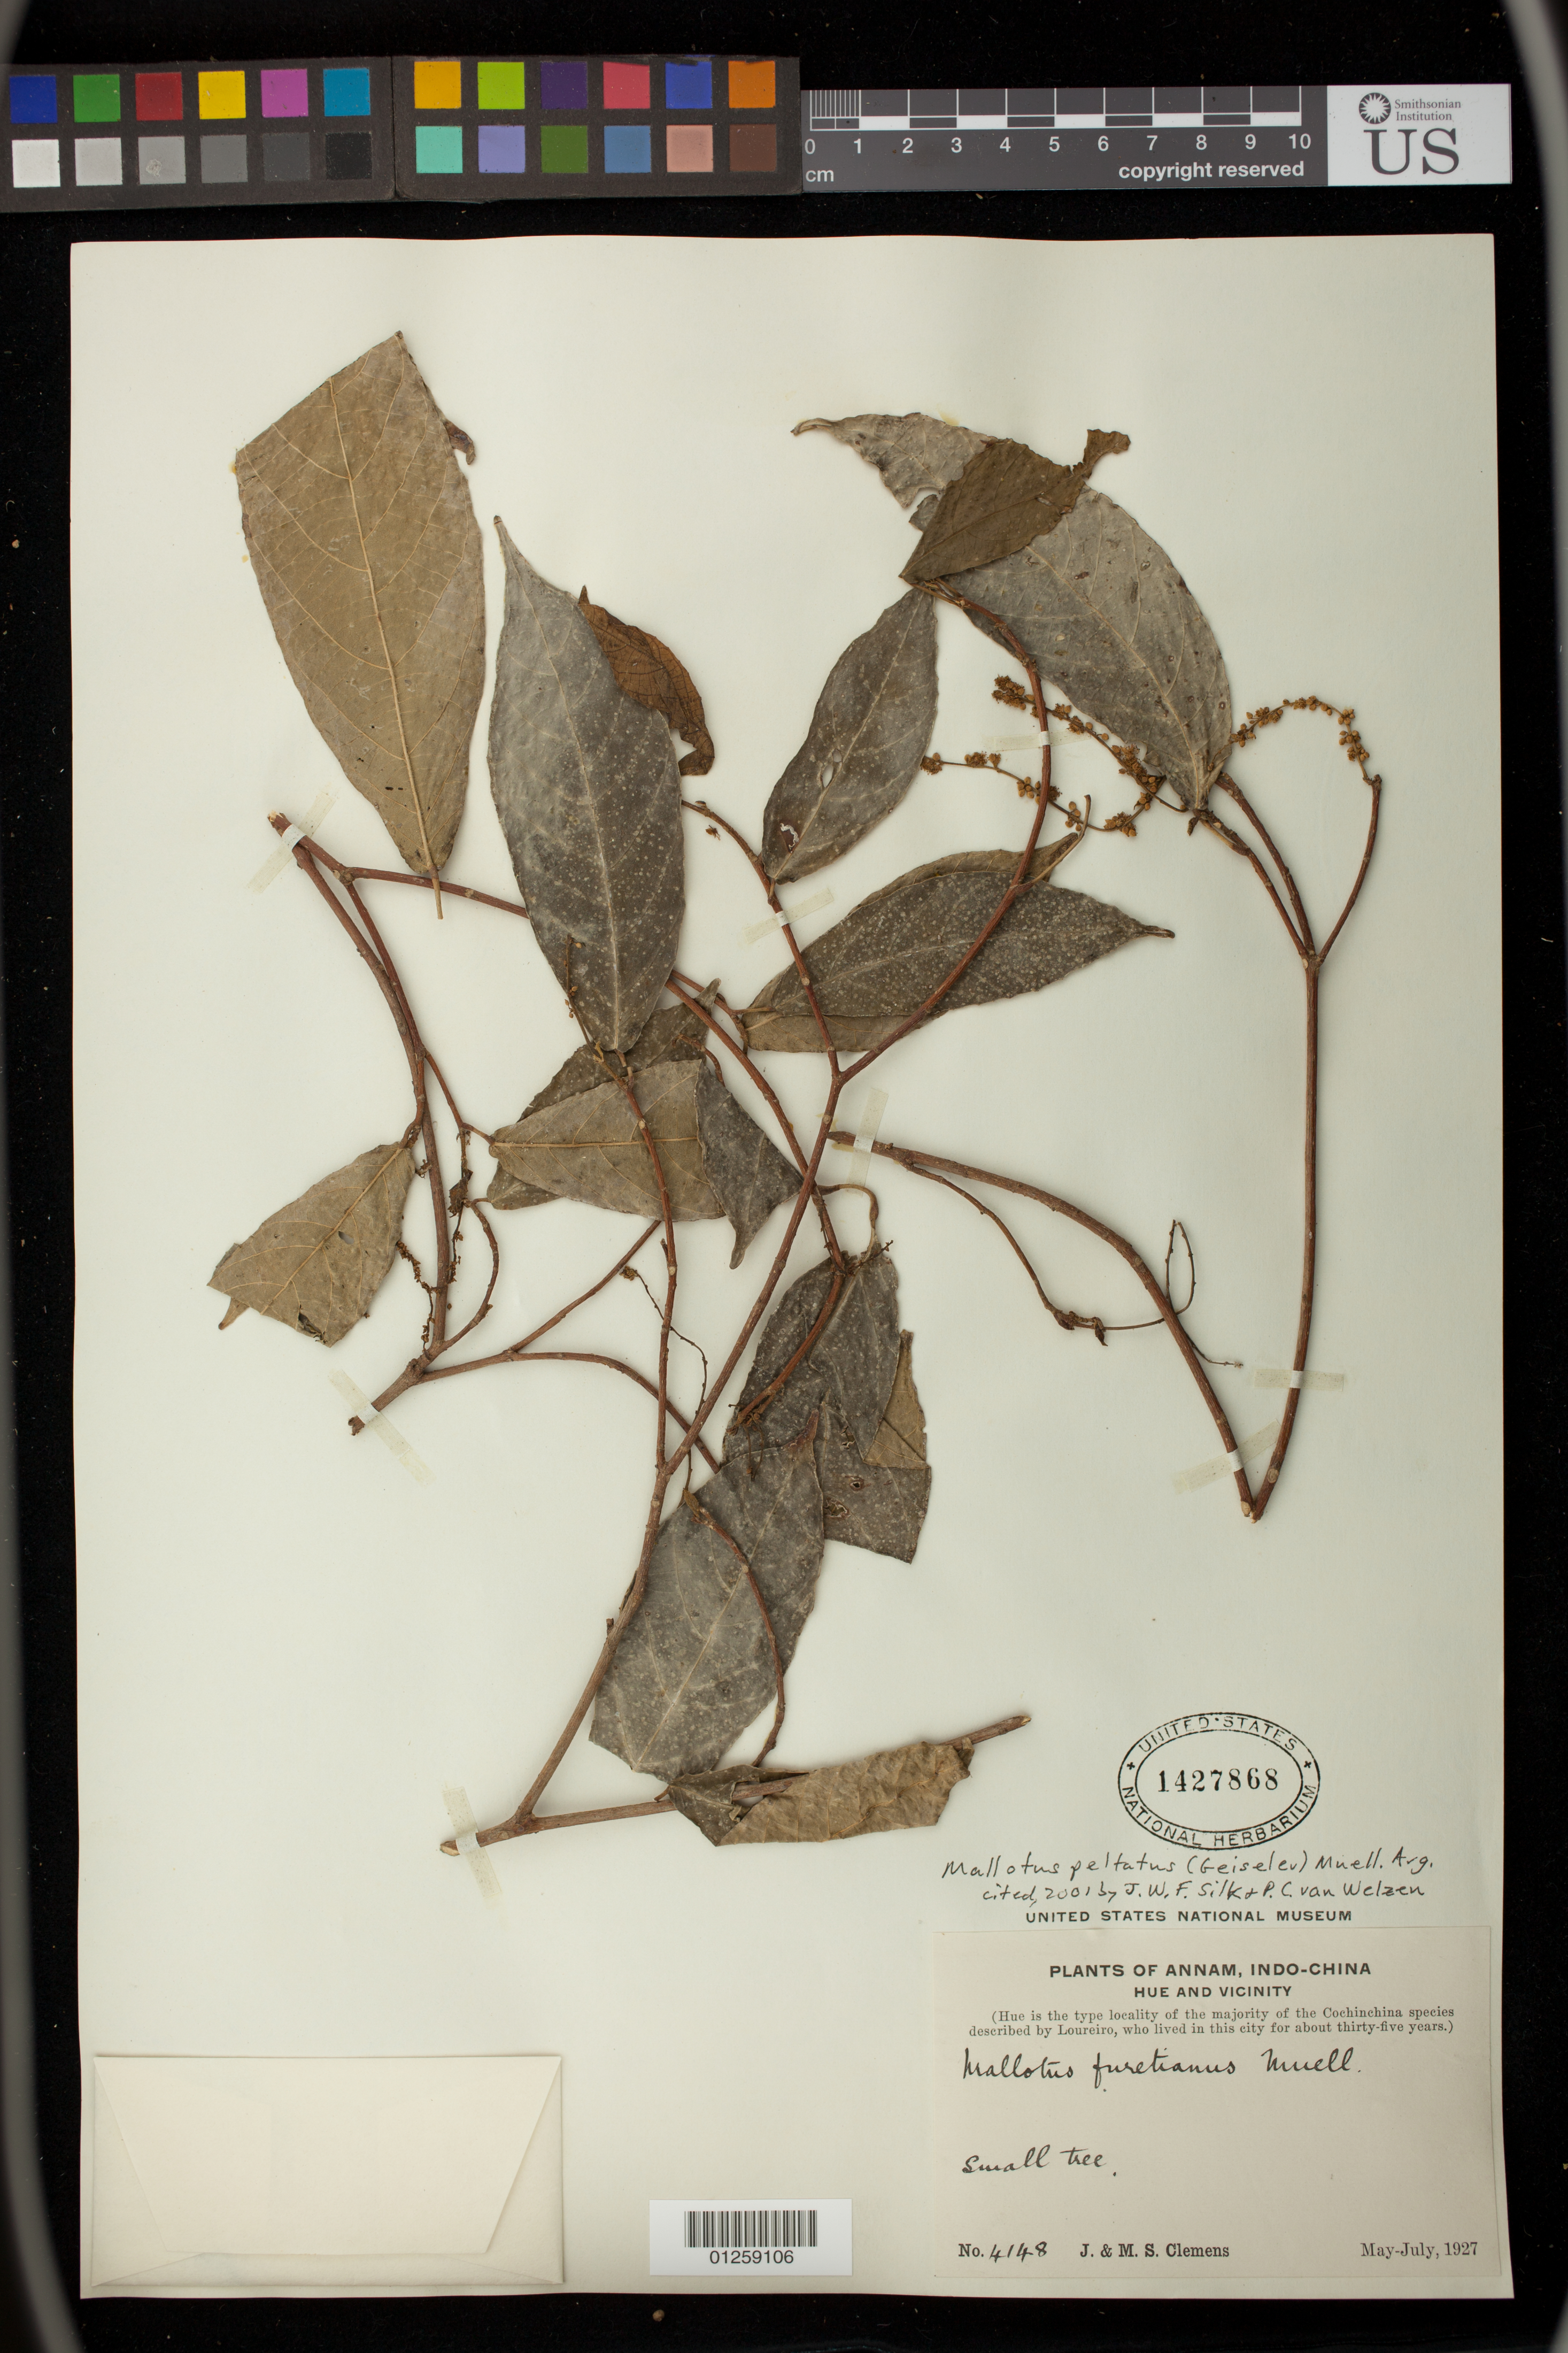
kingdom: Plantae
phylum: Tracheophyta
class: Magnoliopsida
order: Malpighiales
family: Euphorbiaceae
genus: Mallotus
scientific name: Mallotus peltatus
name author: (Geiseler) Müll. Arg.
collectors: J. Clemens & M. S. Clemens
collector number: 4148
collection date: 1927-05/1927-07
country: Vietnam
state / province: Thua Thien-Hue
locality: Hue and vicinity. In thickets, on dry slopes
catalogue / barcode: US 1427868